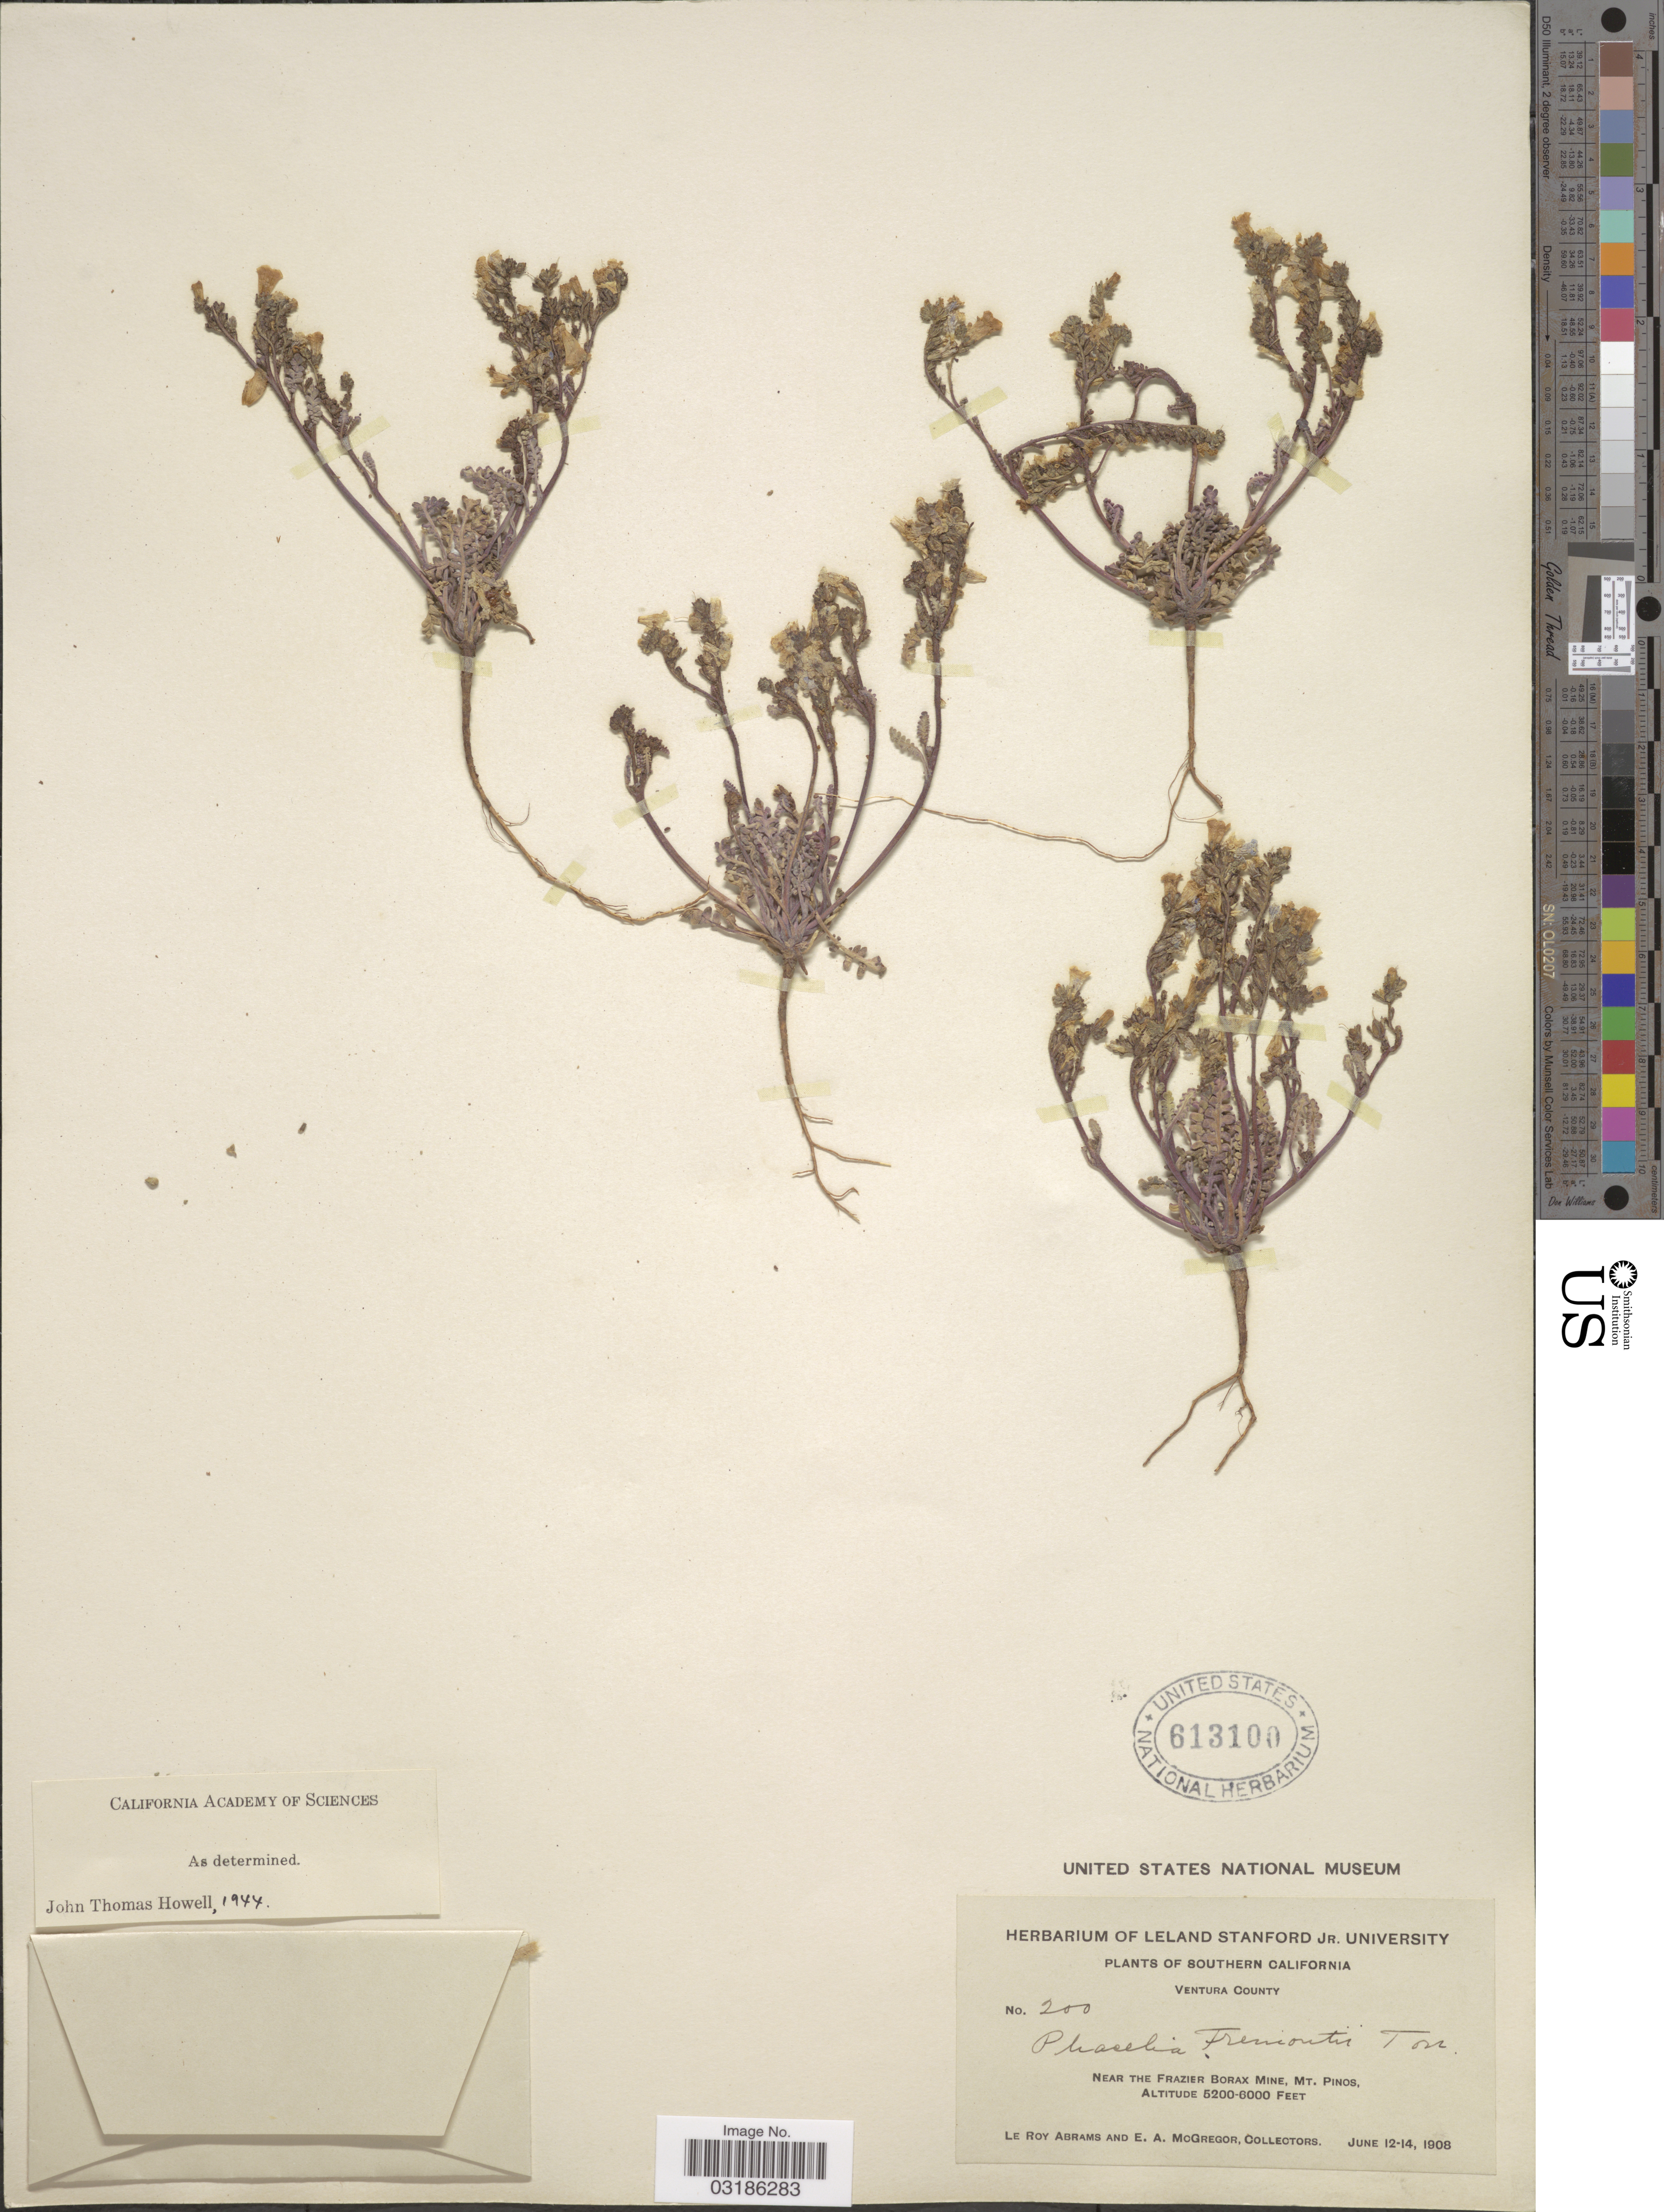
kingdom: Plantae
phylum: Tracheophyta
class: Magnoliopsida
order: Boraginales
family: Hydrophyllaceae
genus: Phacelia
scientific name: Phacelia fremontii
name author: Torr.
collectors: L. Abrams & E. A. McGregor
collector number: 200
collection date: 1908-06-12/1908-06-14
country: United States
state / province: California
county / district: Ventura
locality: Southern California. Ventura County. Near the Frazier Borax Mine, Mt. Pinos.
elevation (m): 1585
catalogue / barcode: US 613100